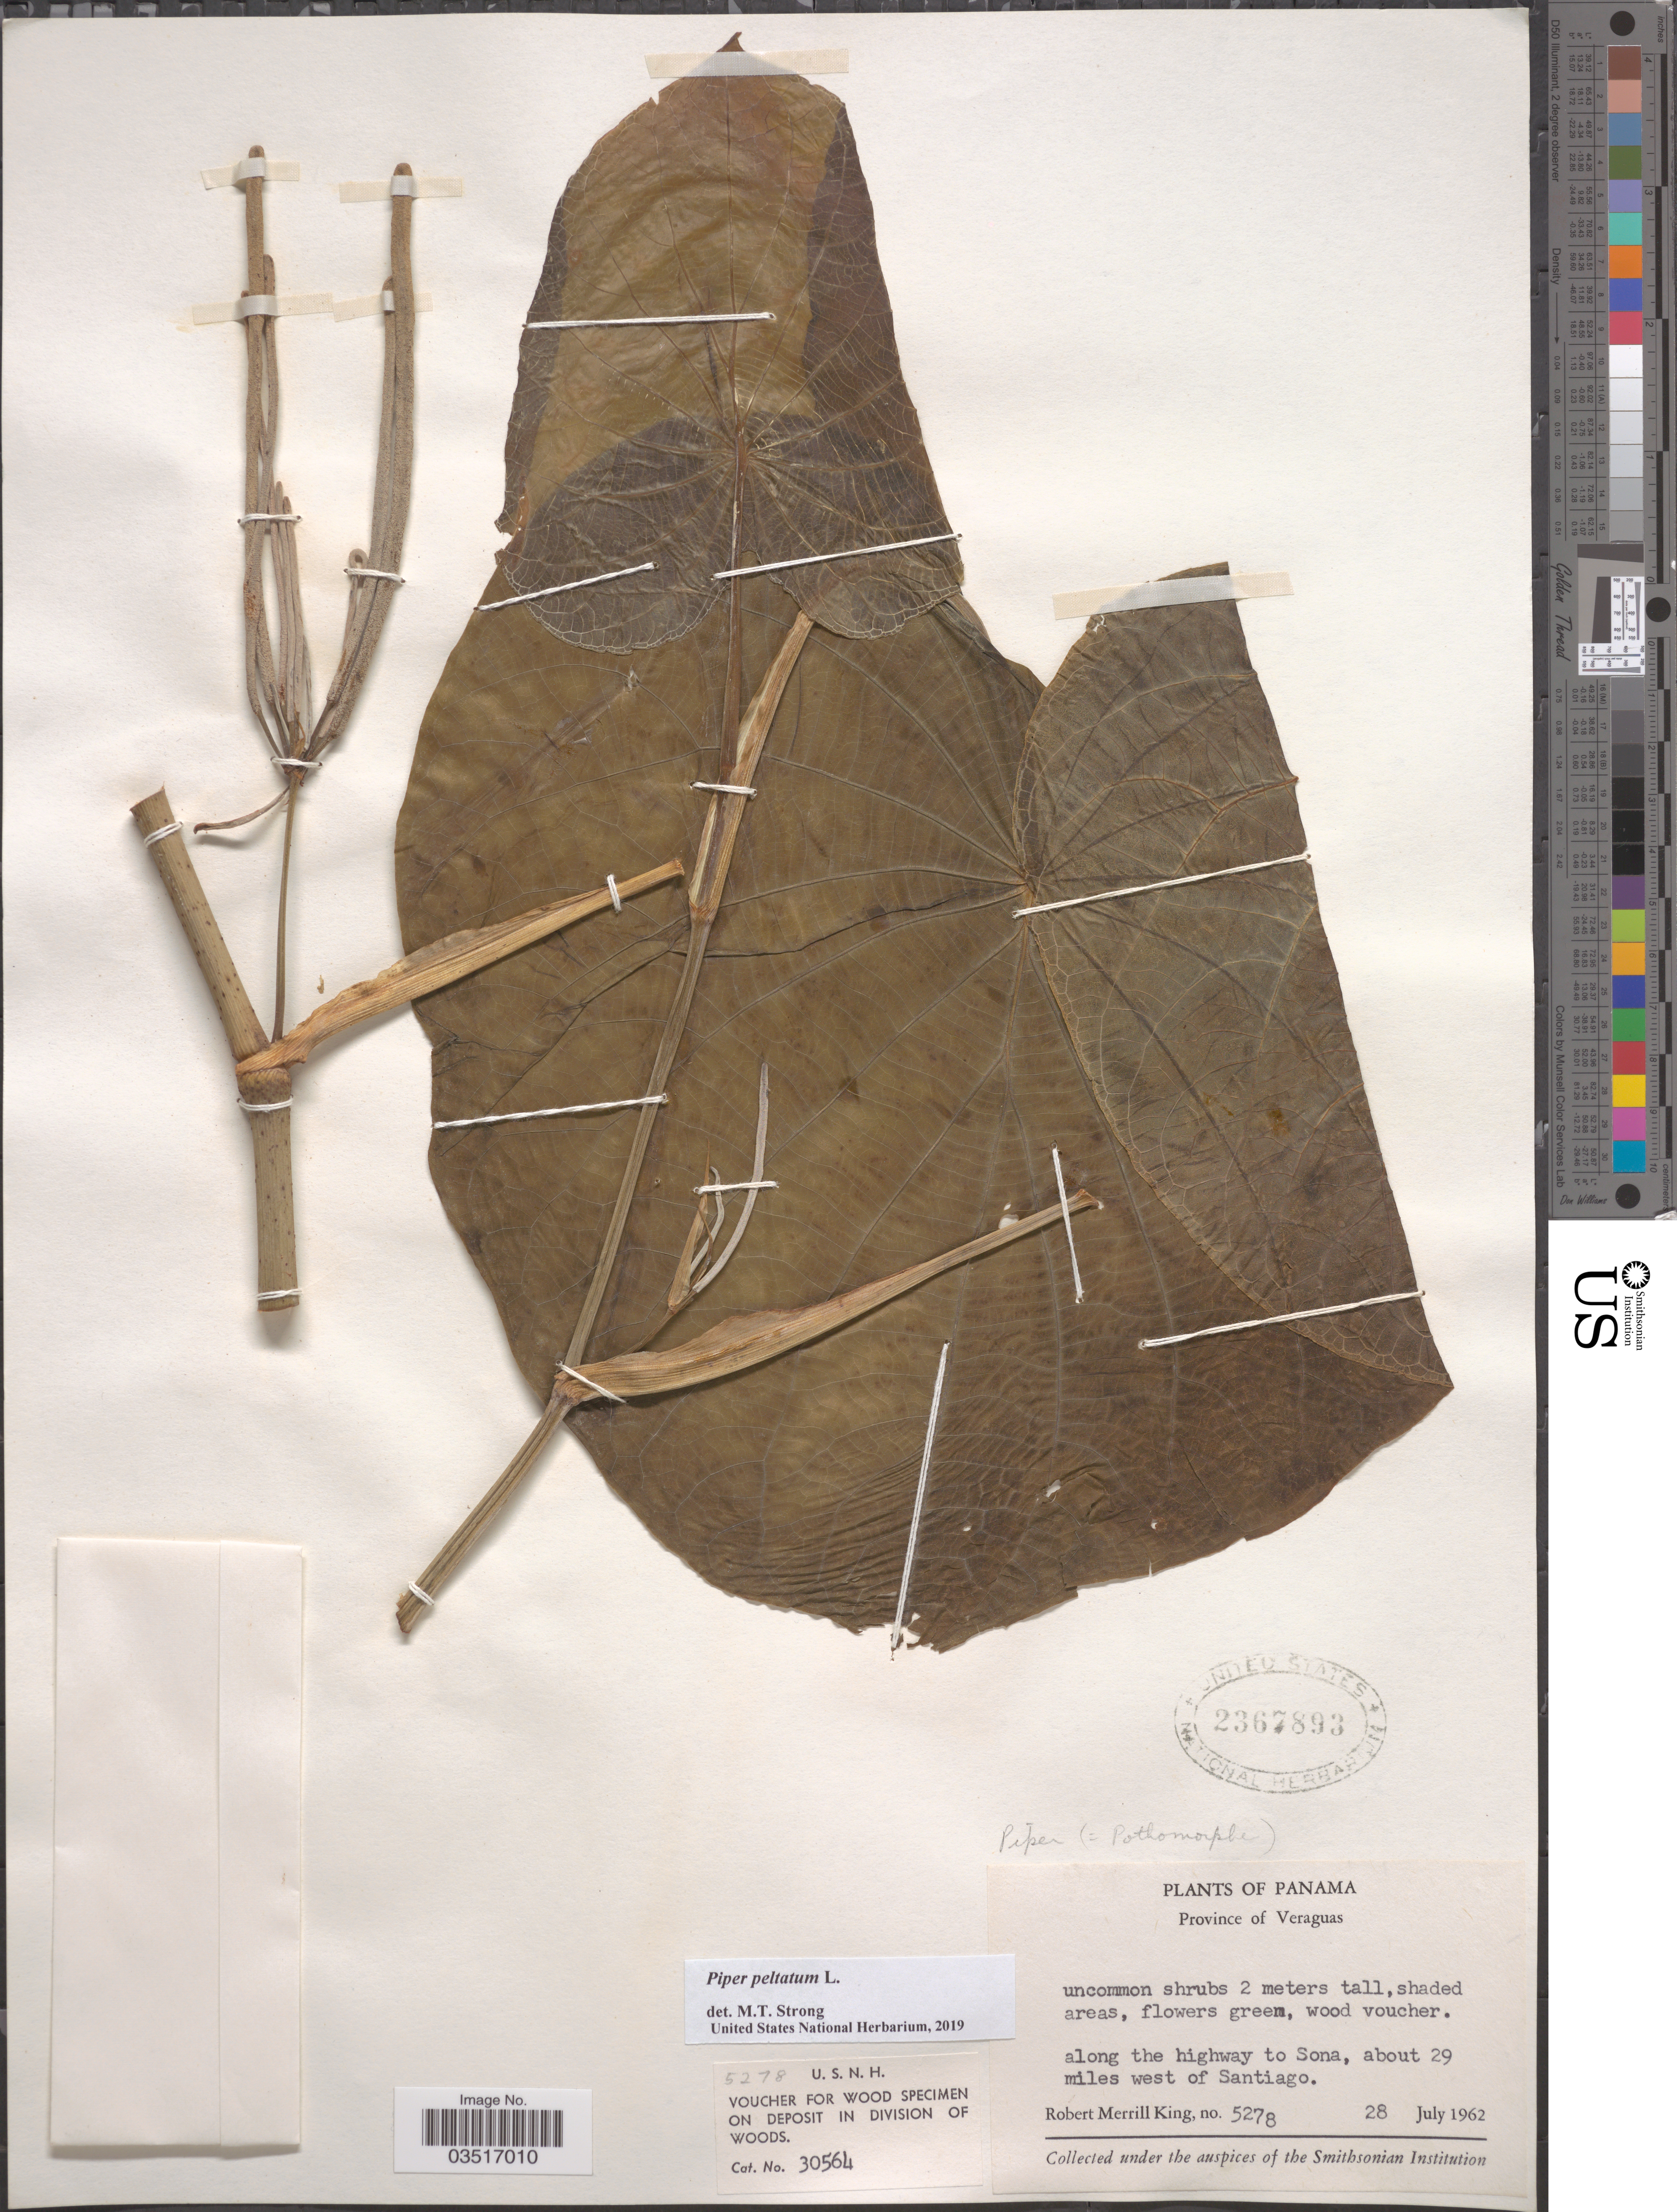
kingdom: Plantae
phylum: Tracheophyta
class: Magnoliopsida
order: Piperales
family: Piperaceae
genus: Piper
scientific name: Piper peltatum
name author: L.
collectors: R. M. King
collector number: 5278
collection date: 1962-07-28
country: Panama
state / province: Veraguas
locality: Along the highway to Sona, about 29 miles west of Santiago.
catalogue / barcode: US 2367893